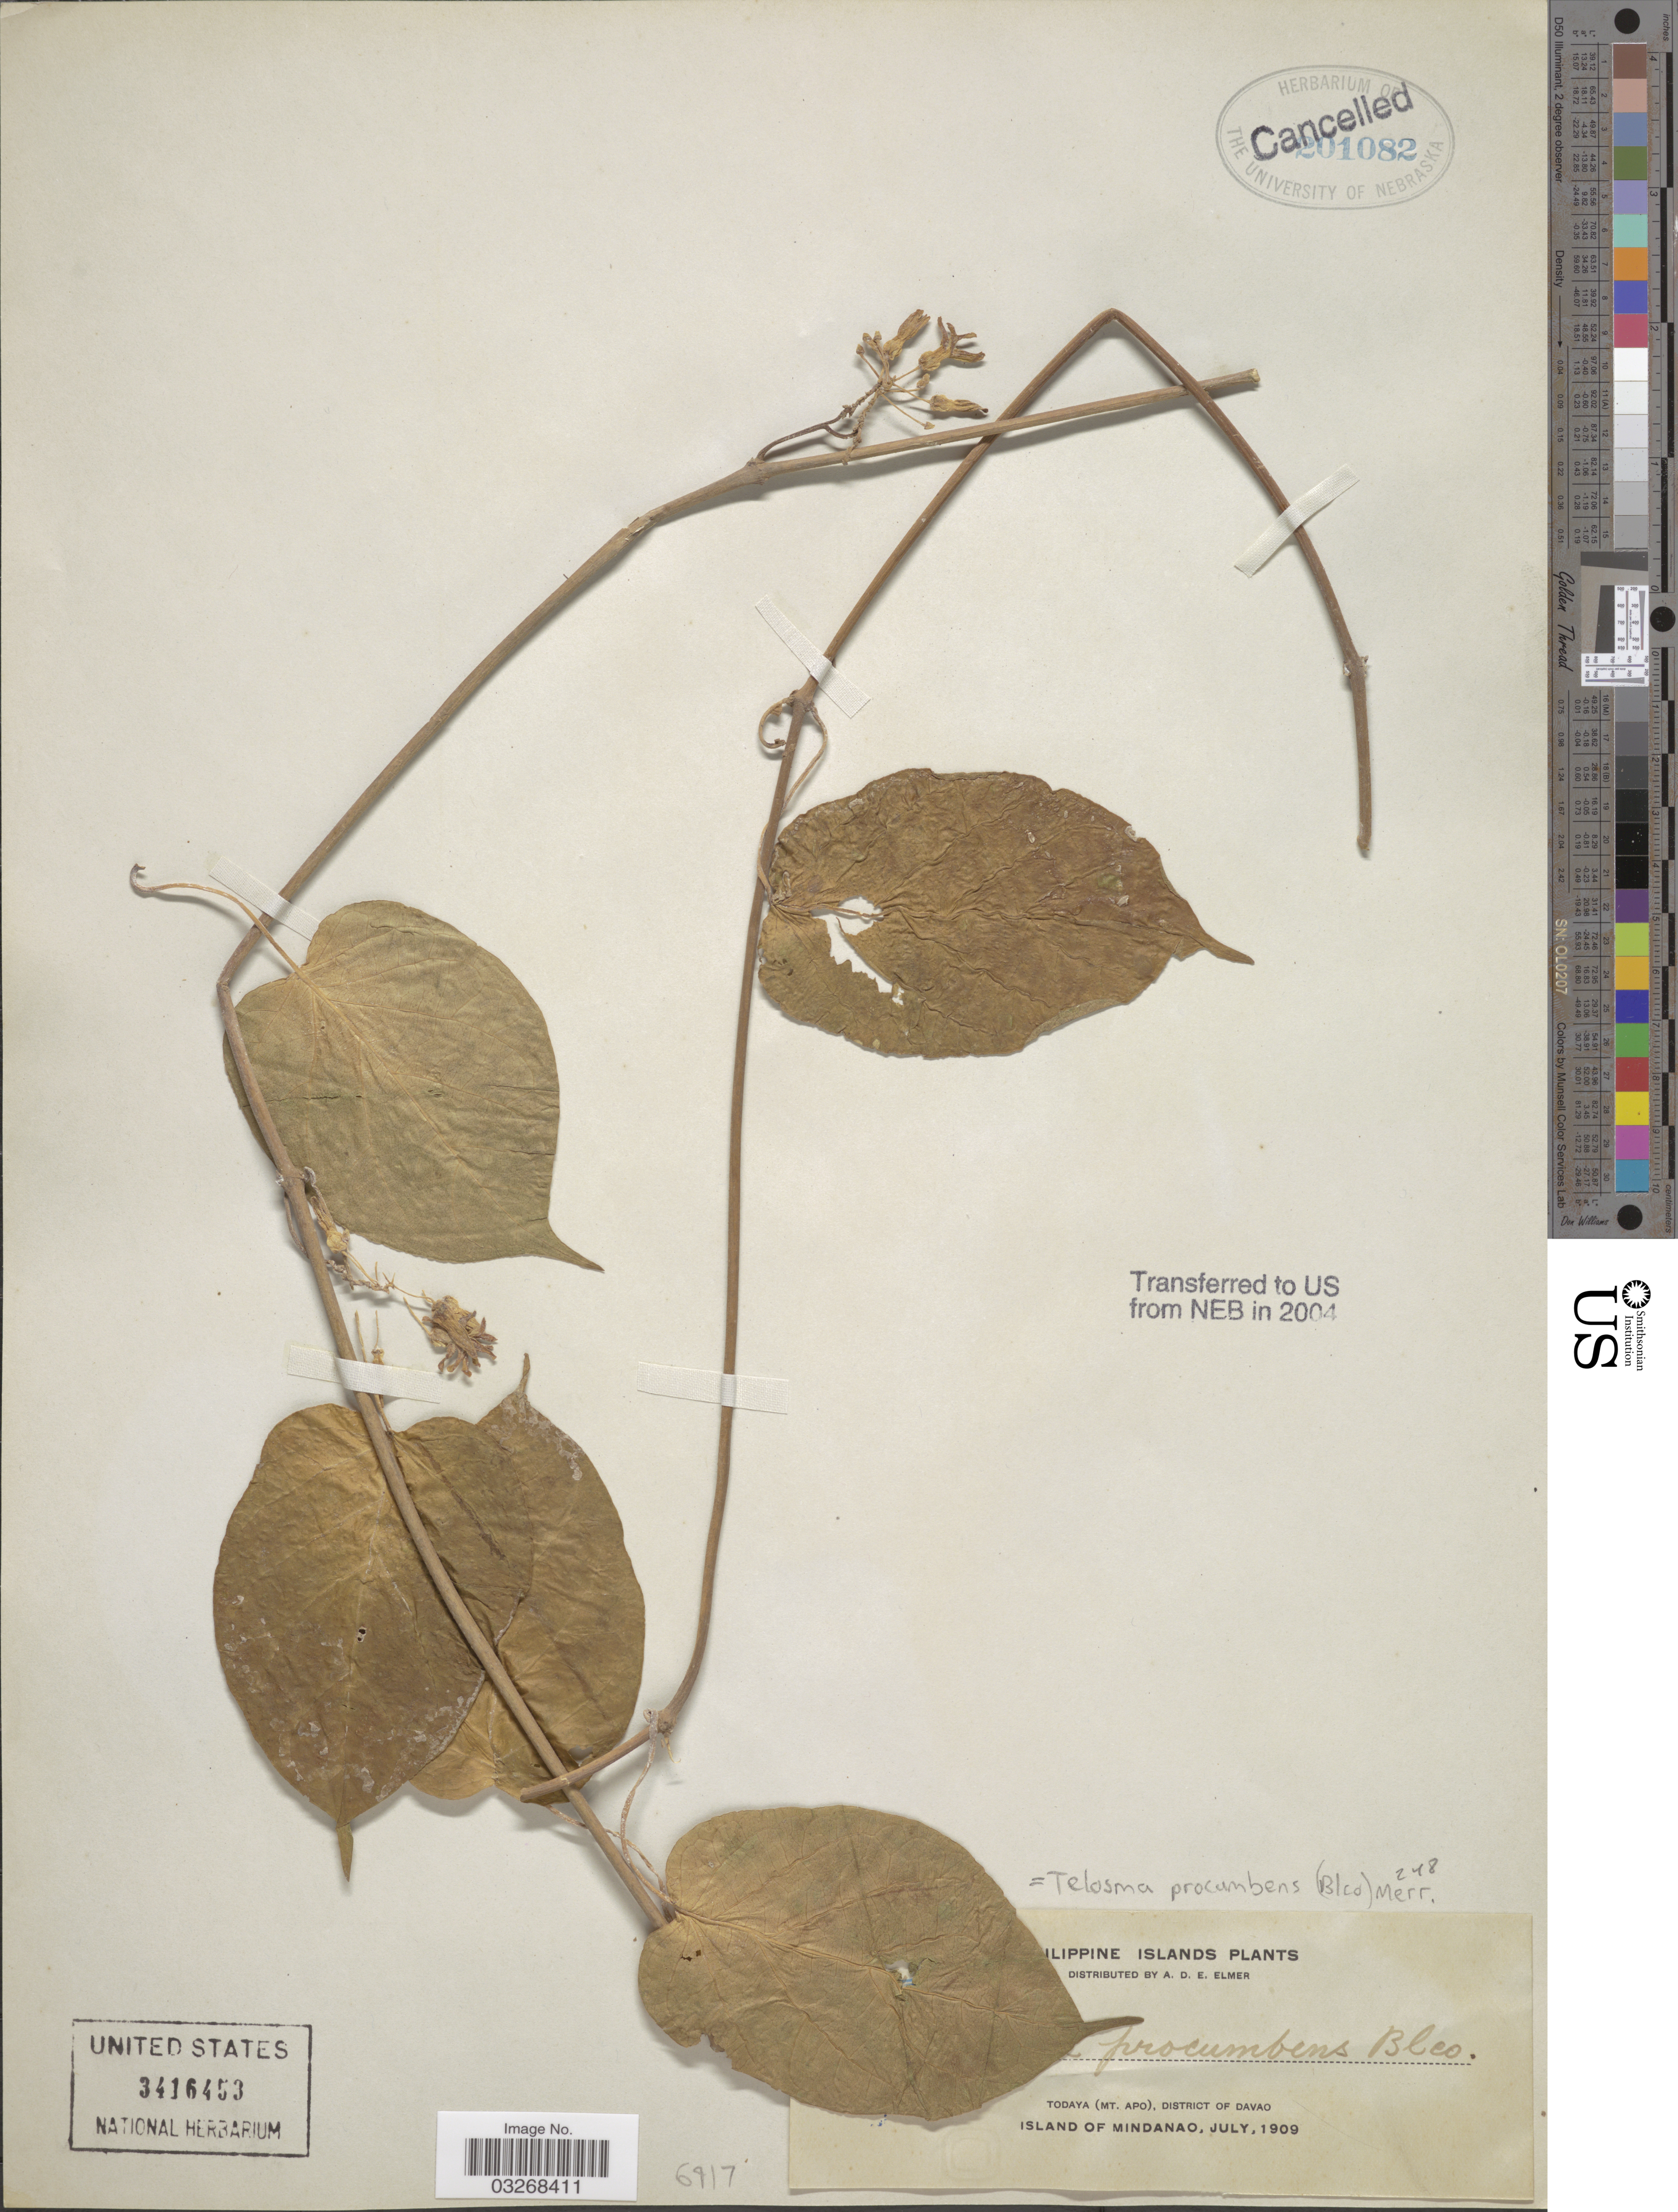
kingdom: Plantae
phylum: Tracheophyta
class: Magnoliopsida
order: Gentianales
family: Apocynaceae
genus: Telosma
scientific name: Telosma procumbens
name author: (Blanco) Merr.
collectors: A. D. E. Elmer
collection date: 1909-07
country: Philippines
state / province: Davao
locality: Todaya (Mt. Apo), District of Davao. Island of Mindanao.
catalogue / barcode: US 3416453